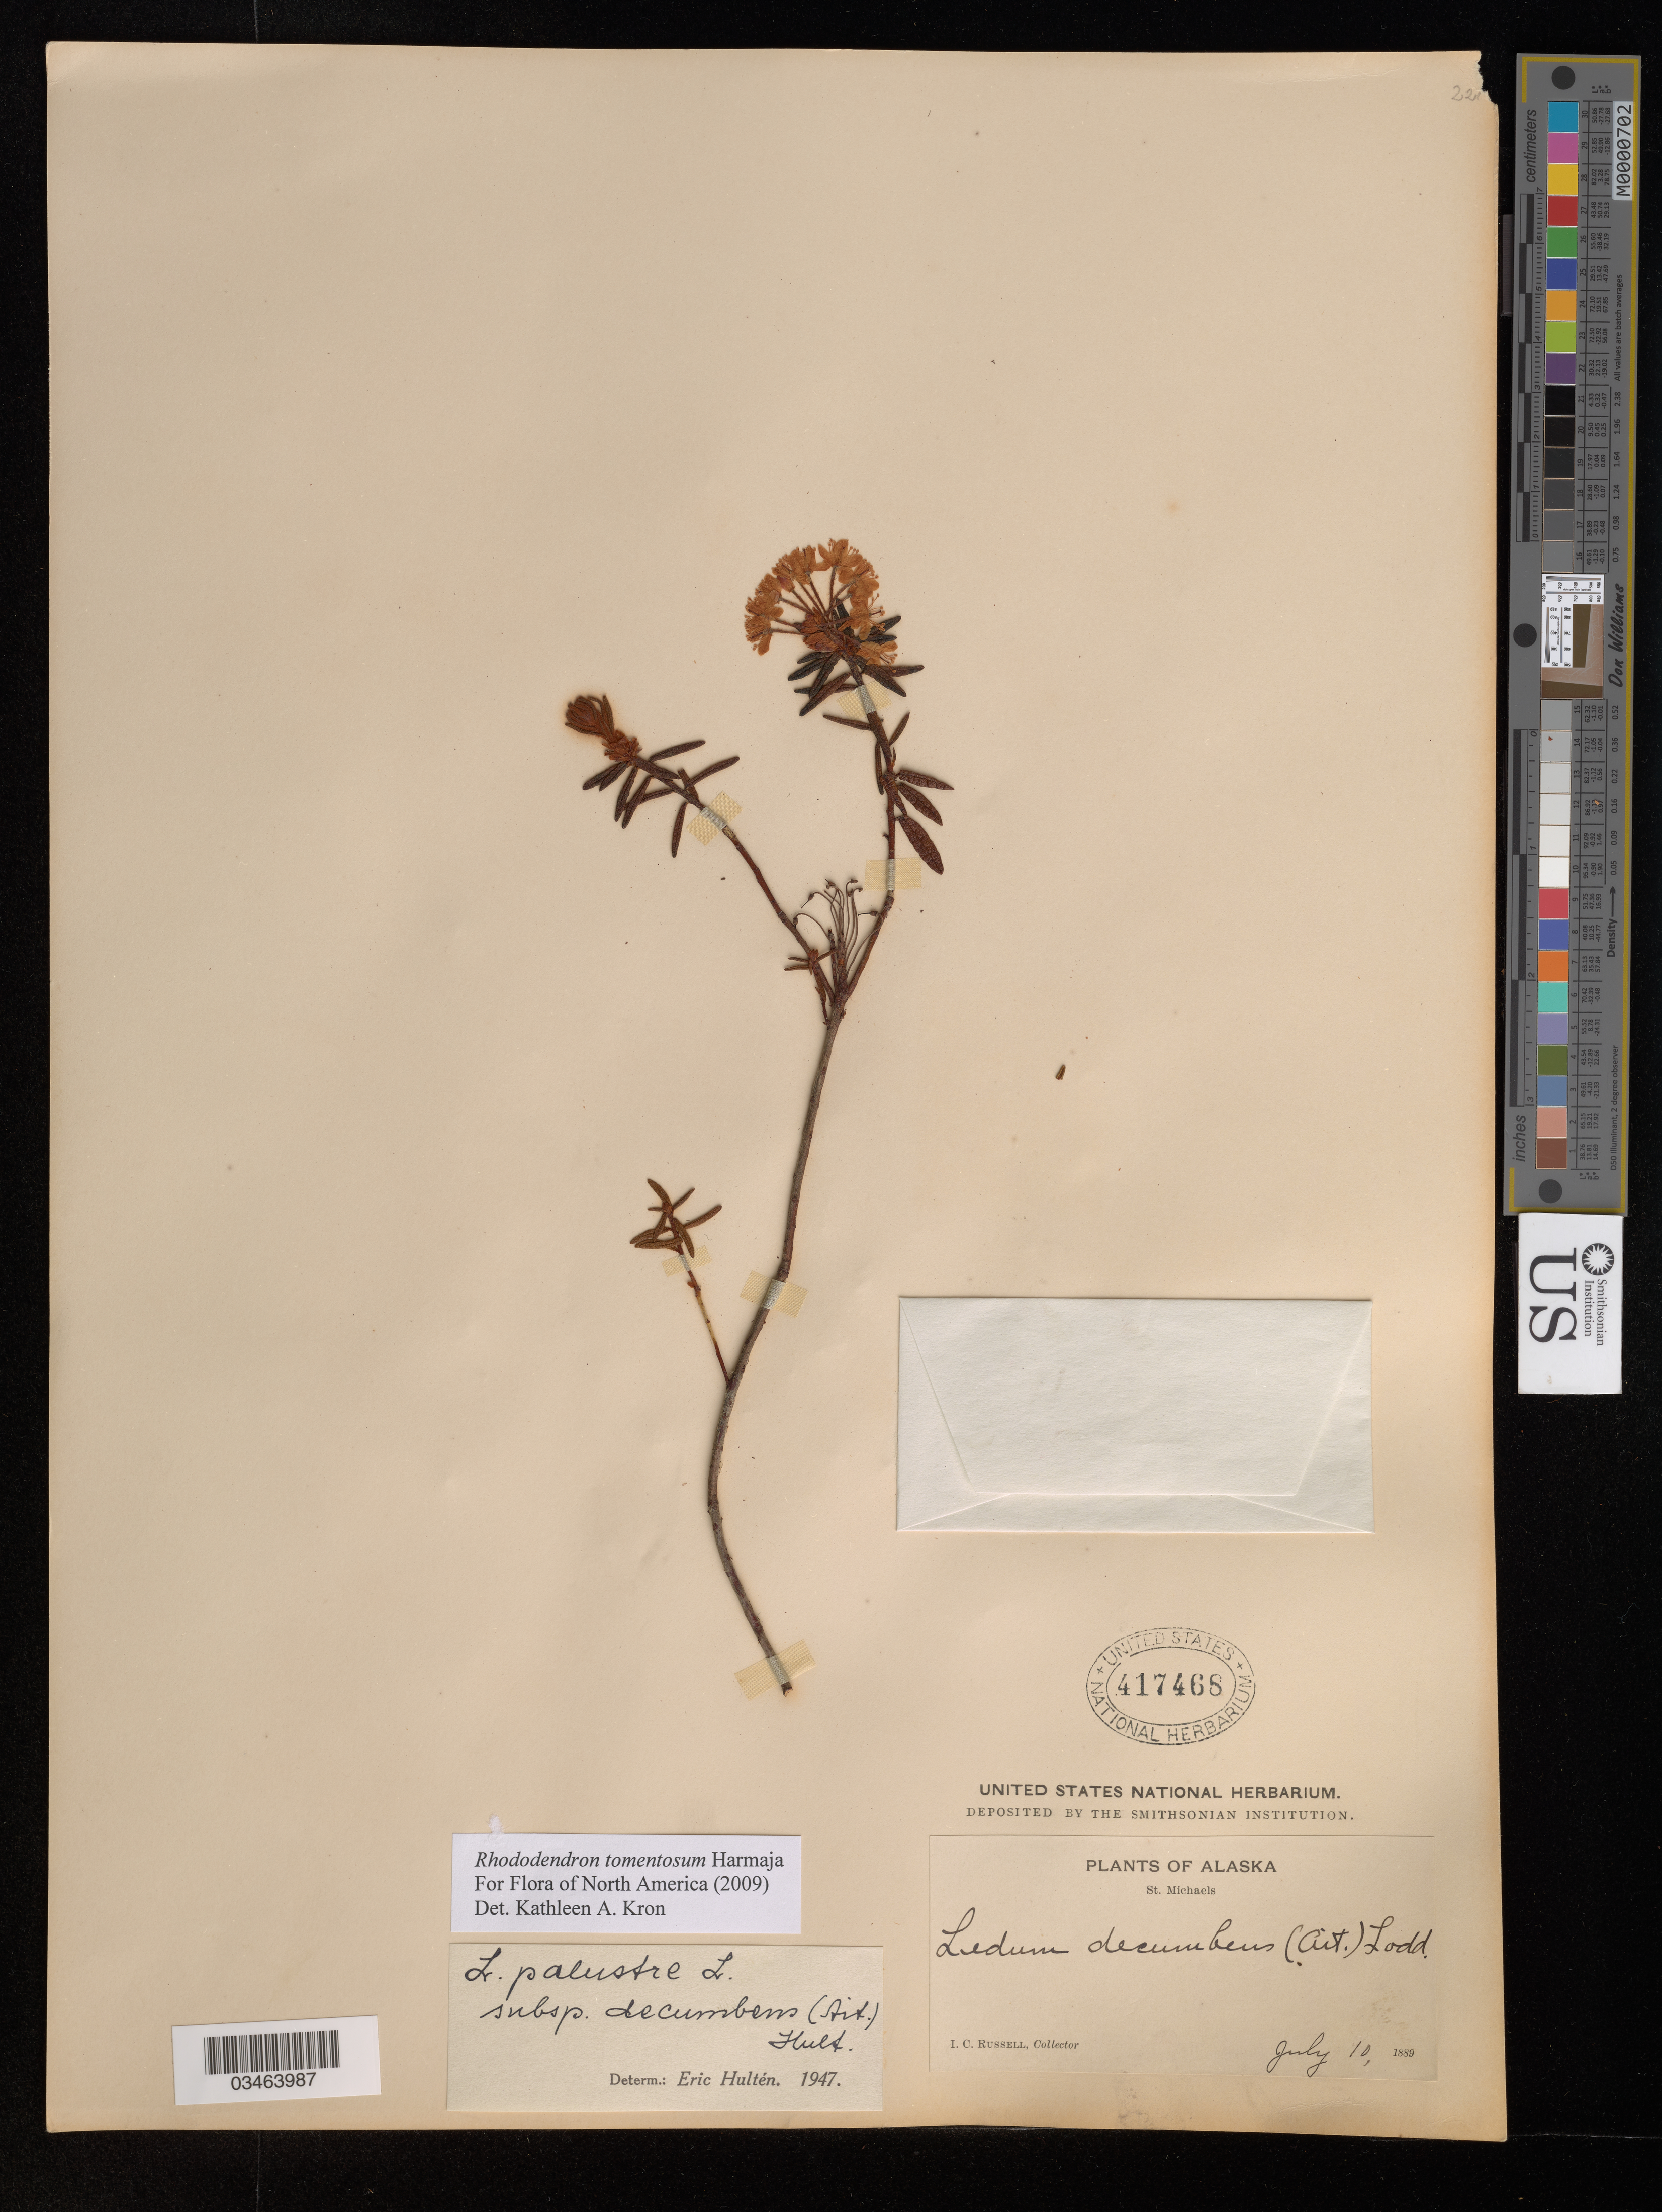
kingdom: Plantae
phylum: Tracheophyta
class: Magnoliopsida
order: Ericales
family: Ericaceae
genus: Rhododendron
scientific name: Rhododendron tomentosum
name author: Harmaja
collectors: I. C. Russell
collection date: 1889-07-10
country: United States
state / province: Alaska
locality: St. Michaels.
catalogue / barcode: US 417468